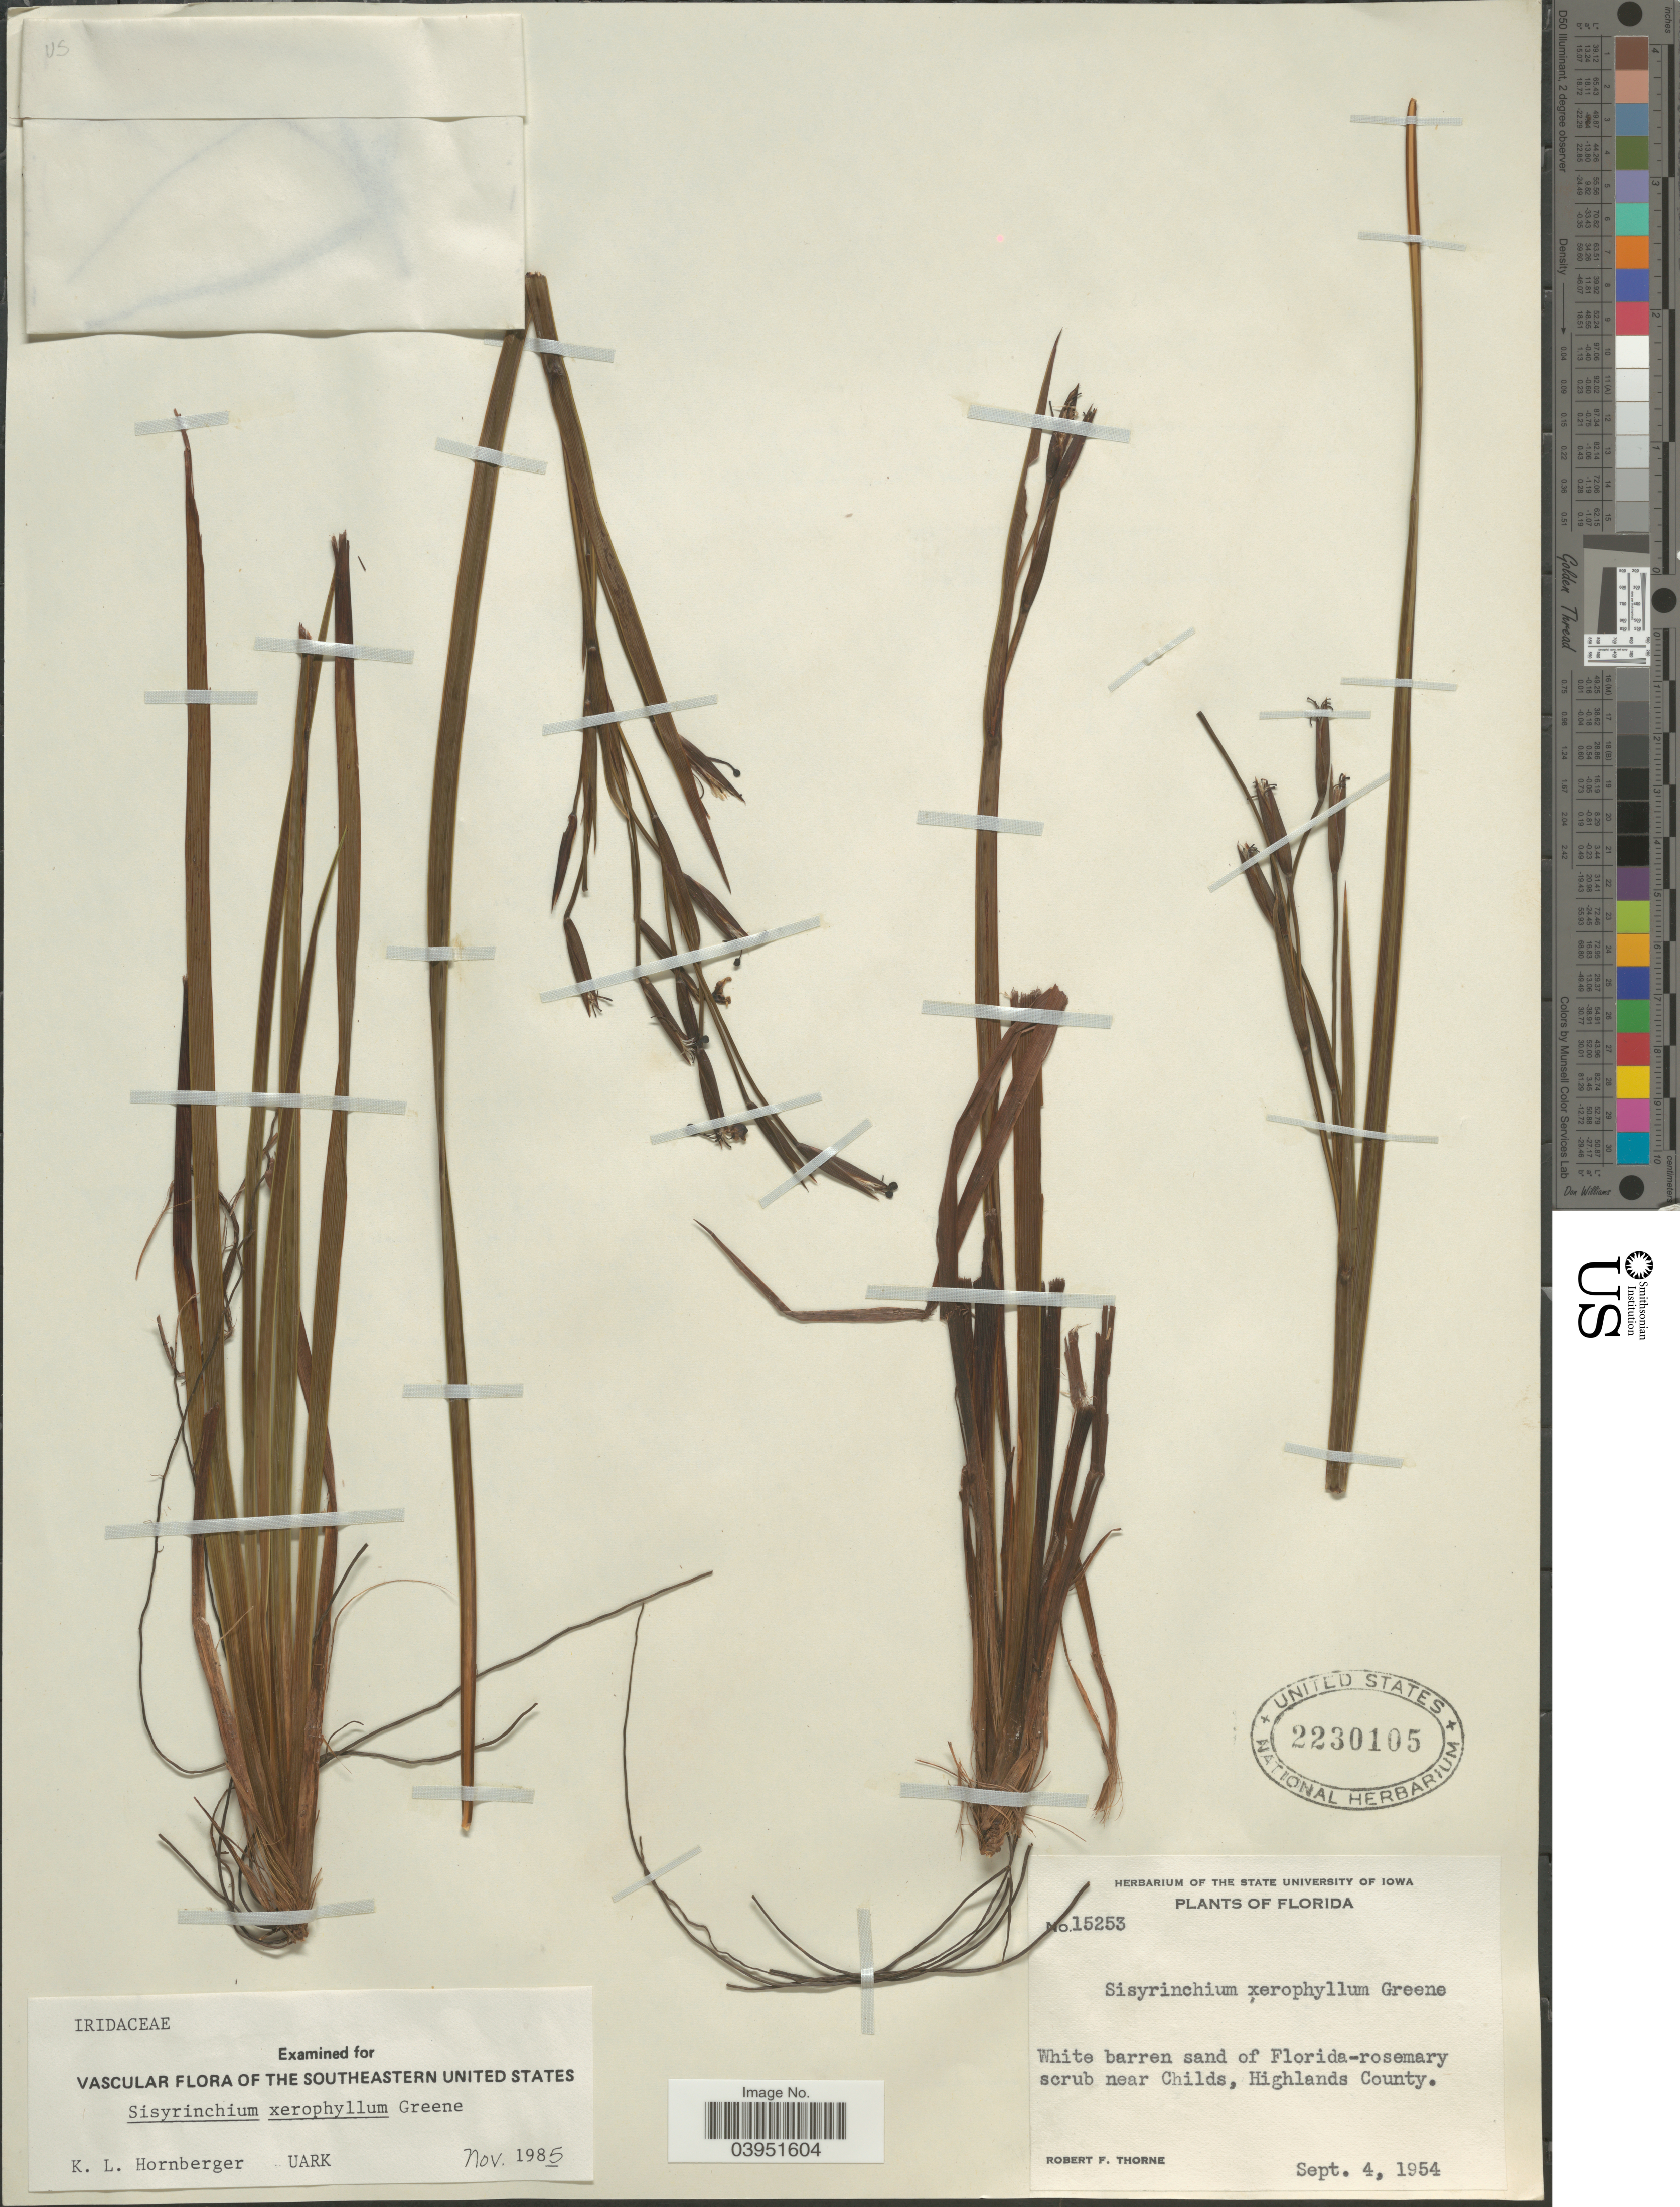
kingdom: Plantae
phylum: Tracheophyta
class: Liliopsida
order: Asparagales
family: Iridaceae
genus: Sisyrinchium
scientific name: Sisyrinchium xerophyllum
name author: Greene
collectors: R. F. Thorne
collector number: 15253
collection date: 1954-09-04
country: United States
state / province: Florida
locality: White barren sand of Florida-rosemary scrub near Childs, Highlands County.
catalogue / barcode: US 2230105